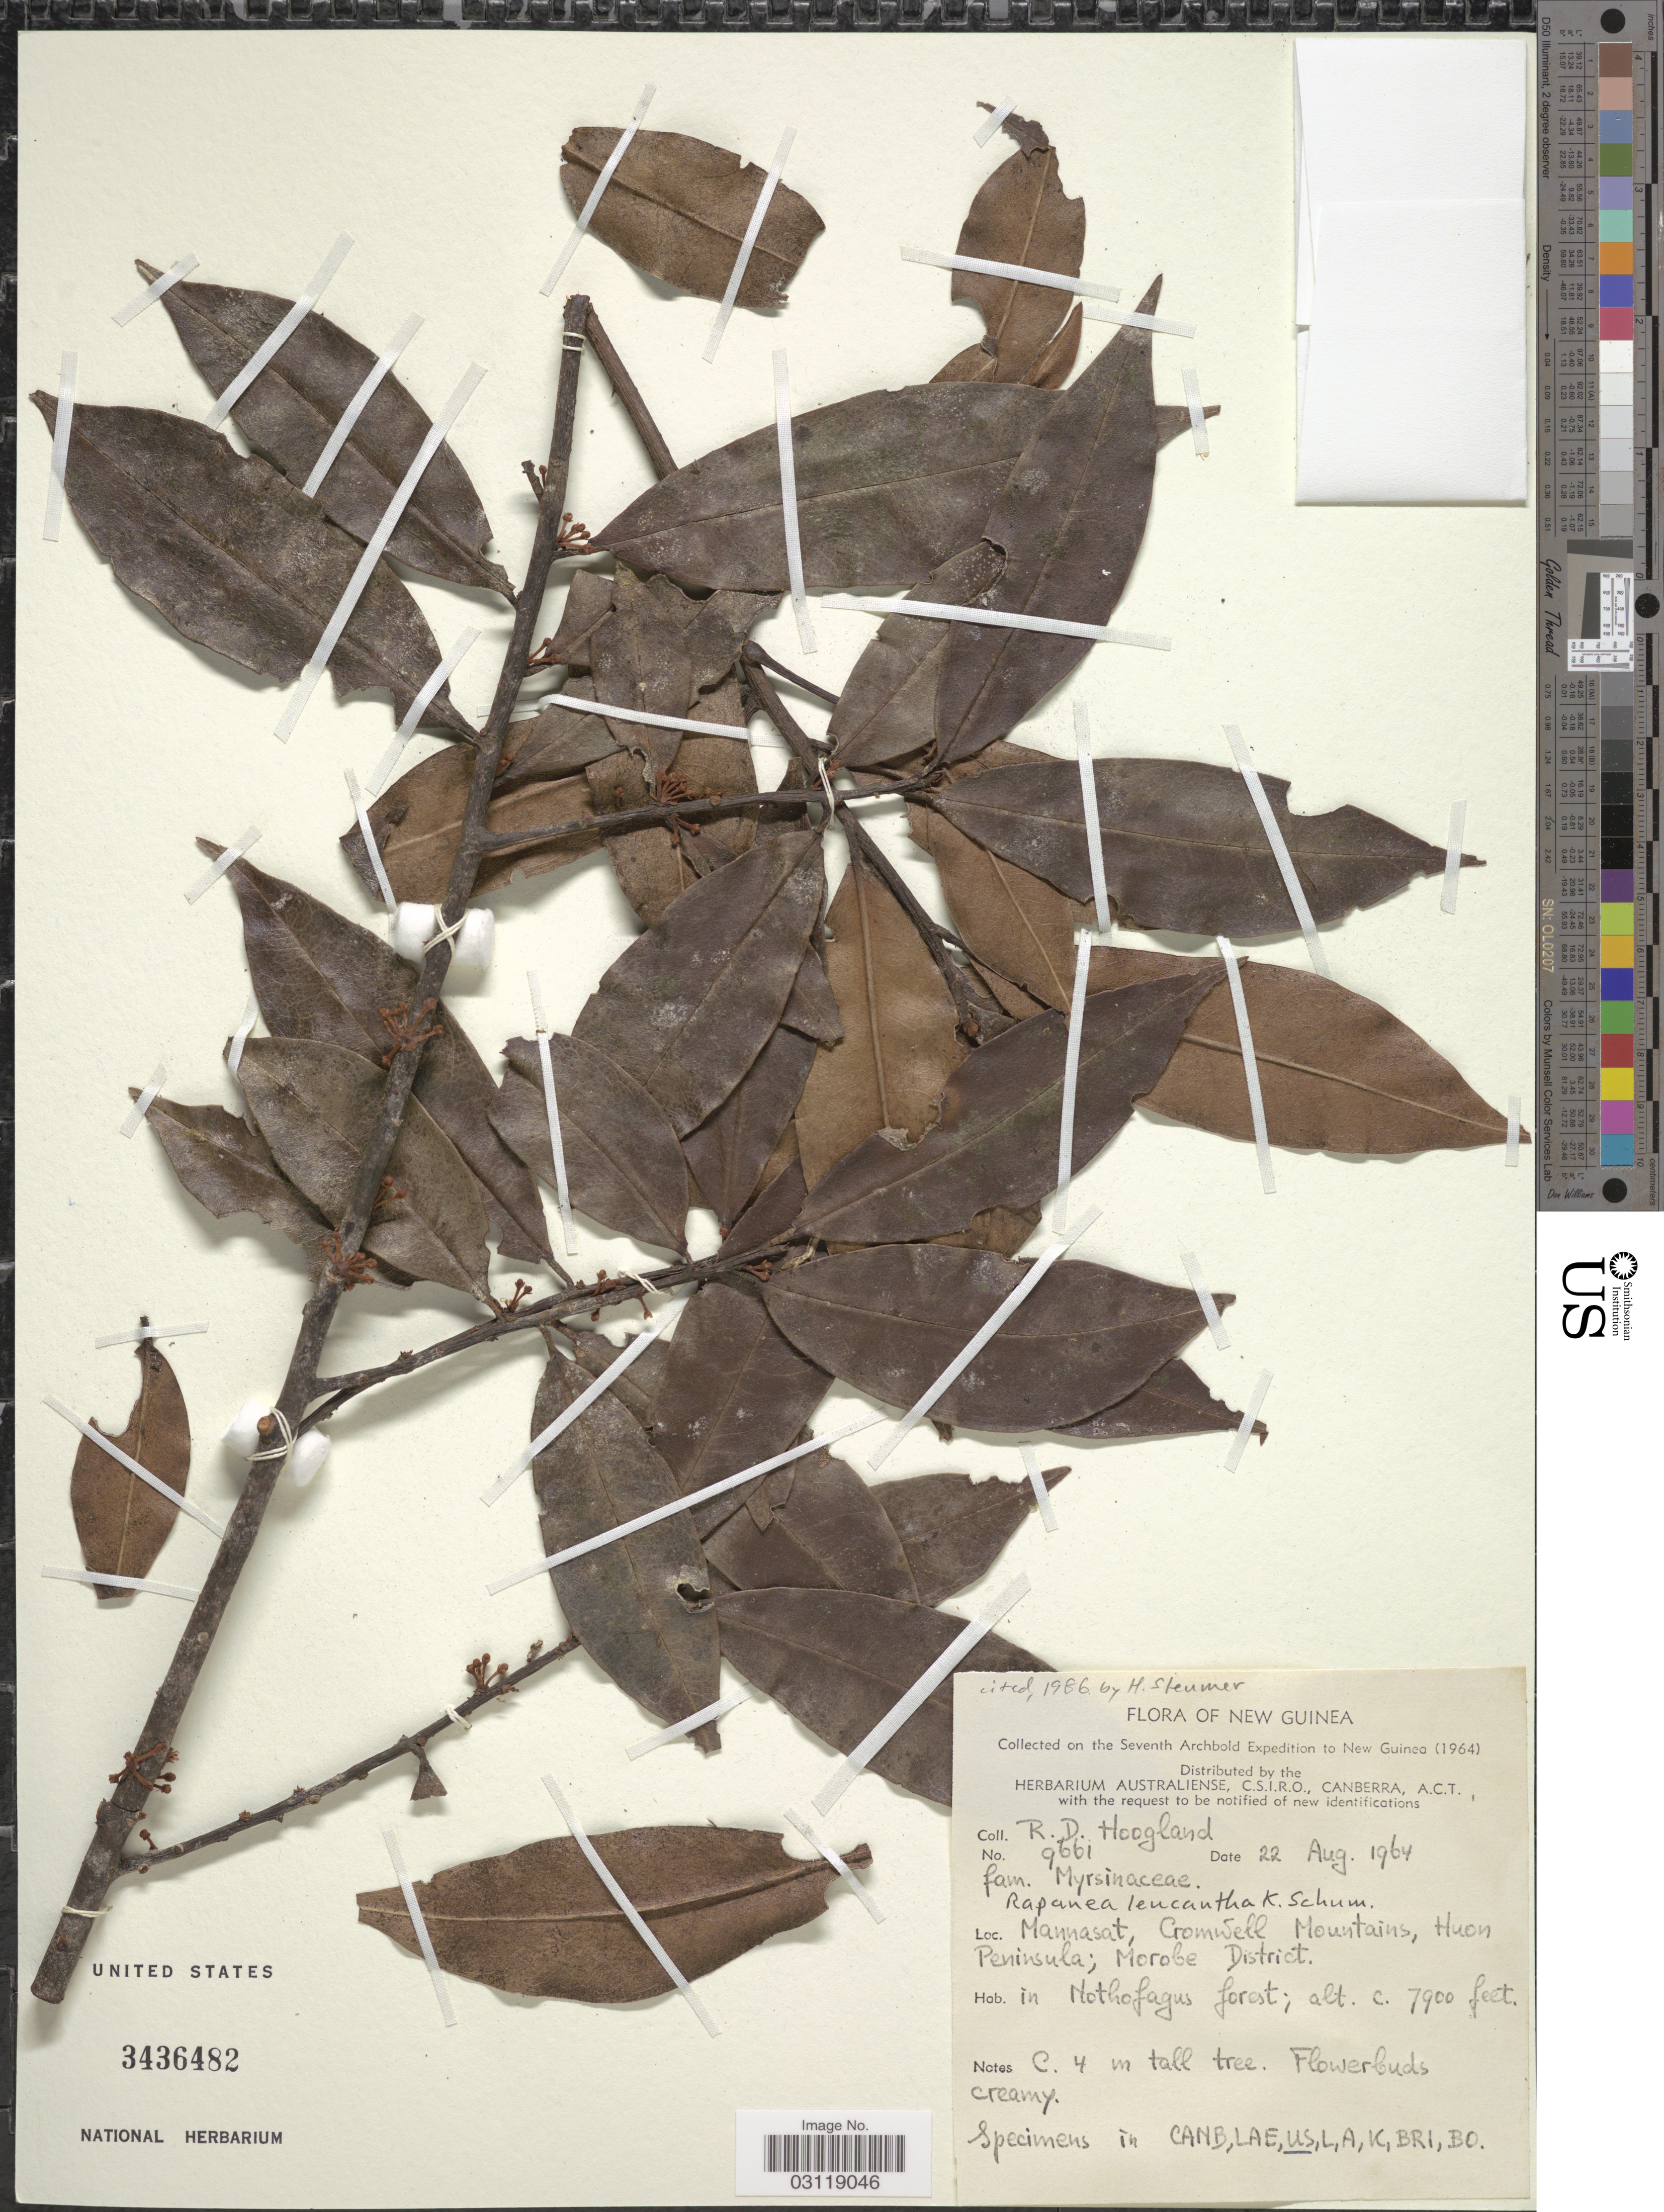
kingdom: Plantae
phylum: Tracheophyta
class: Magnoliopsida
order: Ericales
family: Primulaceae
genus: Rapanea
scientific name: Rapanea leucantha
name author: K. Schum.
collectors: R. D. Hoogland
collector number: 9661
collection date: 1964-08-22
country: Papua New Guinea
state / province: Morobe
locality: New Guinea. Mannasat, Cromwell Mountains, Huon Peninsula.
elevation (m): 2408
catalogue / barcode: US 3436482